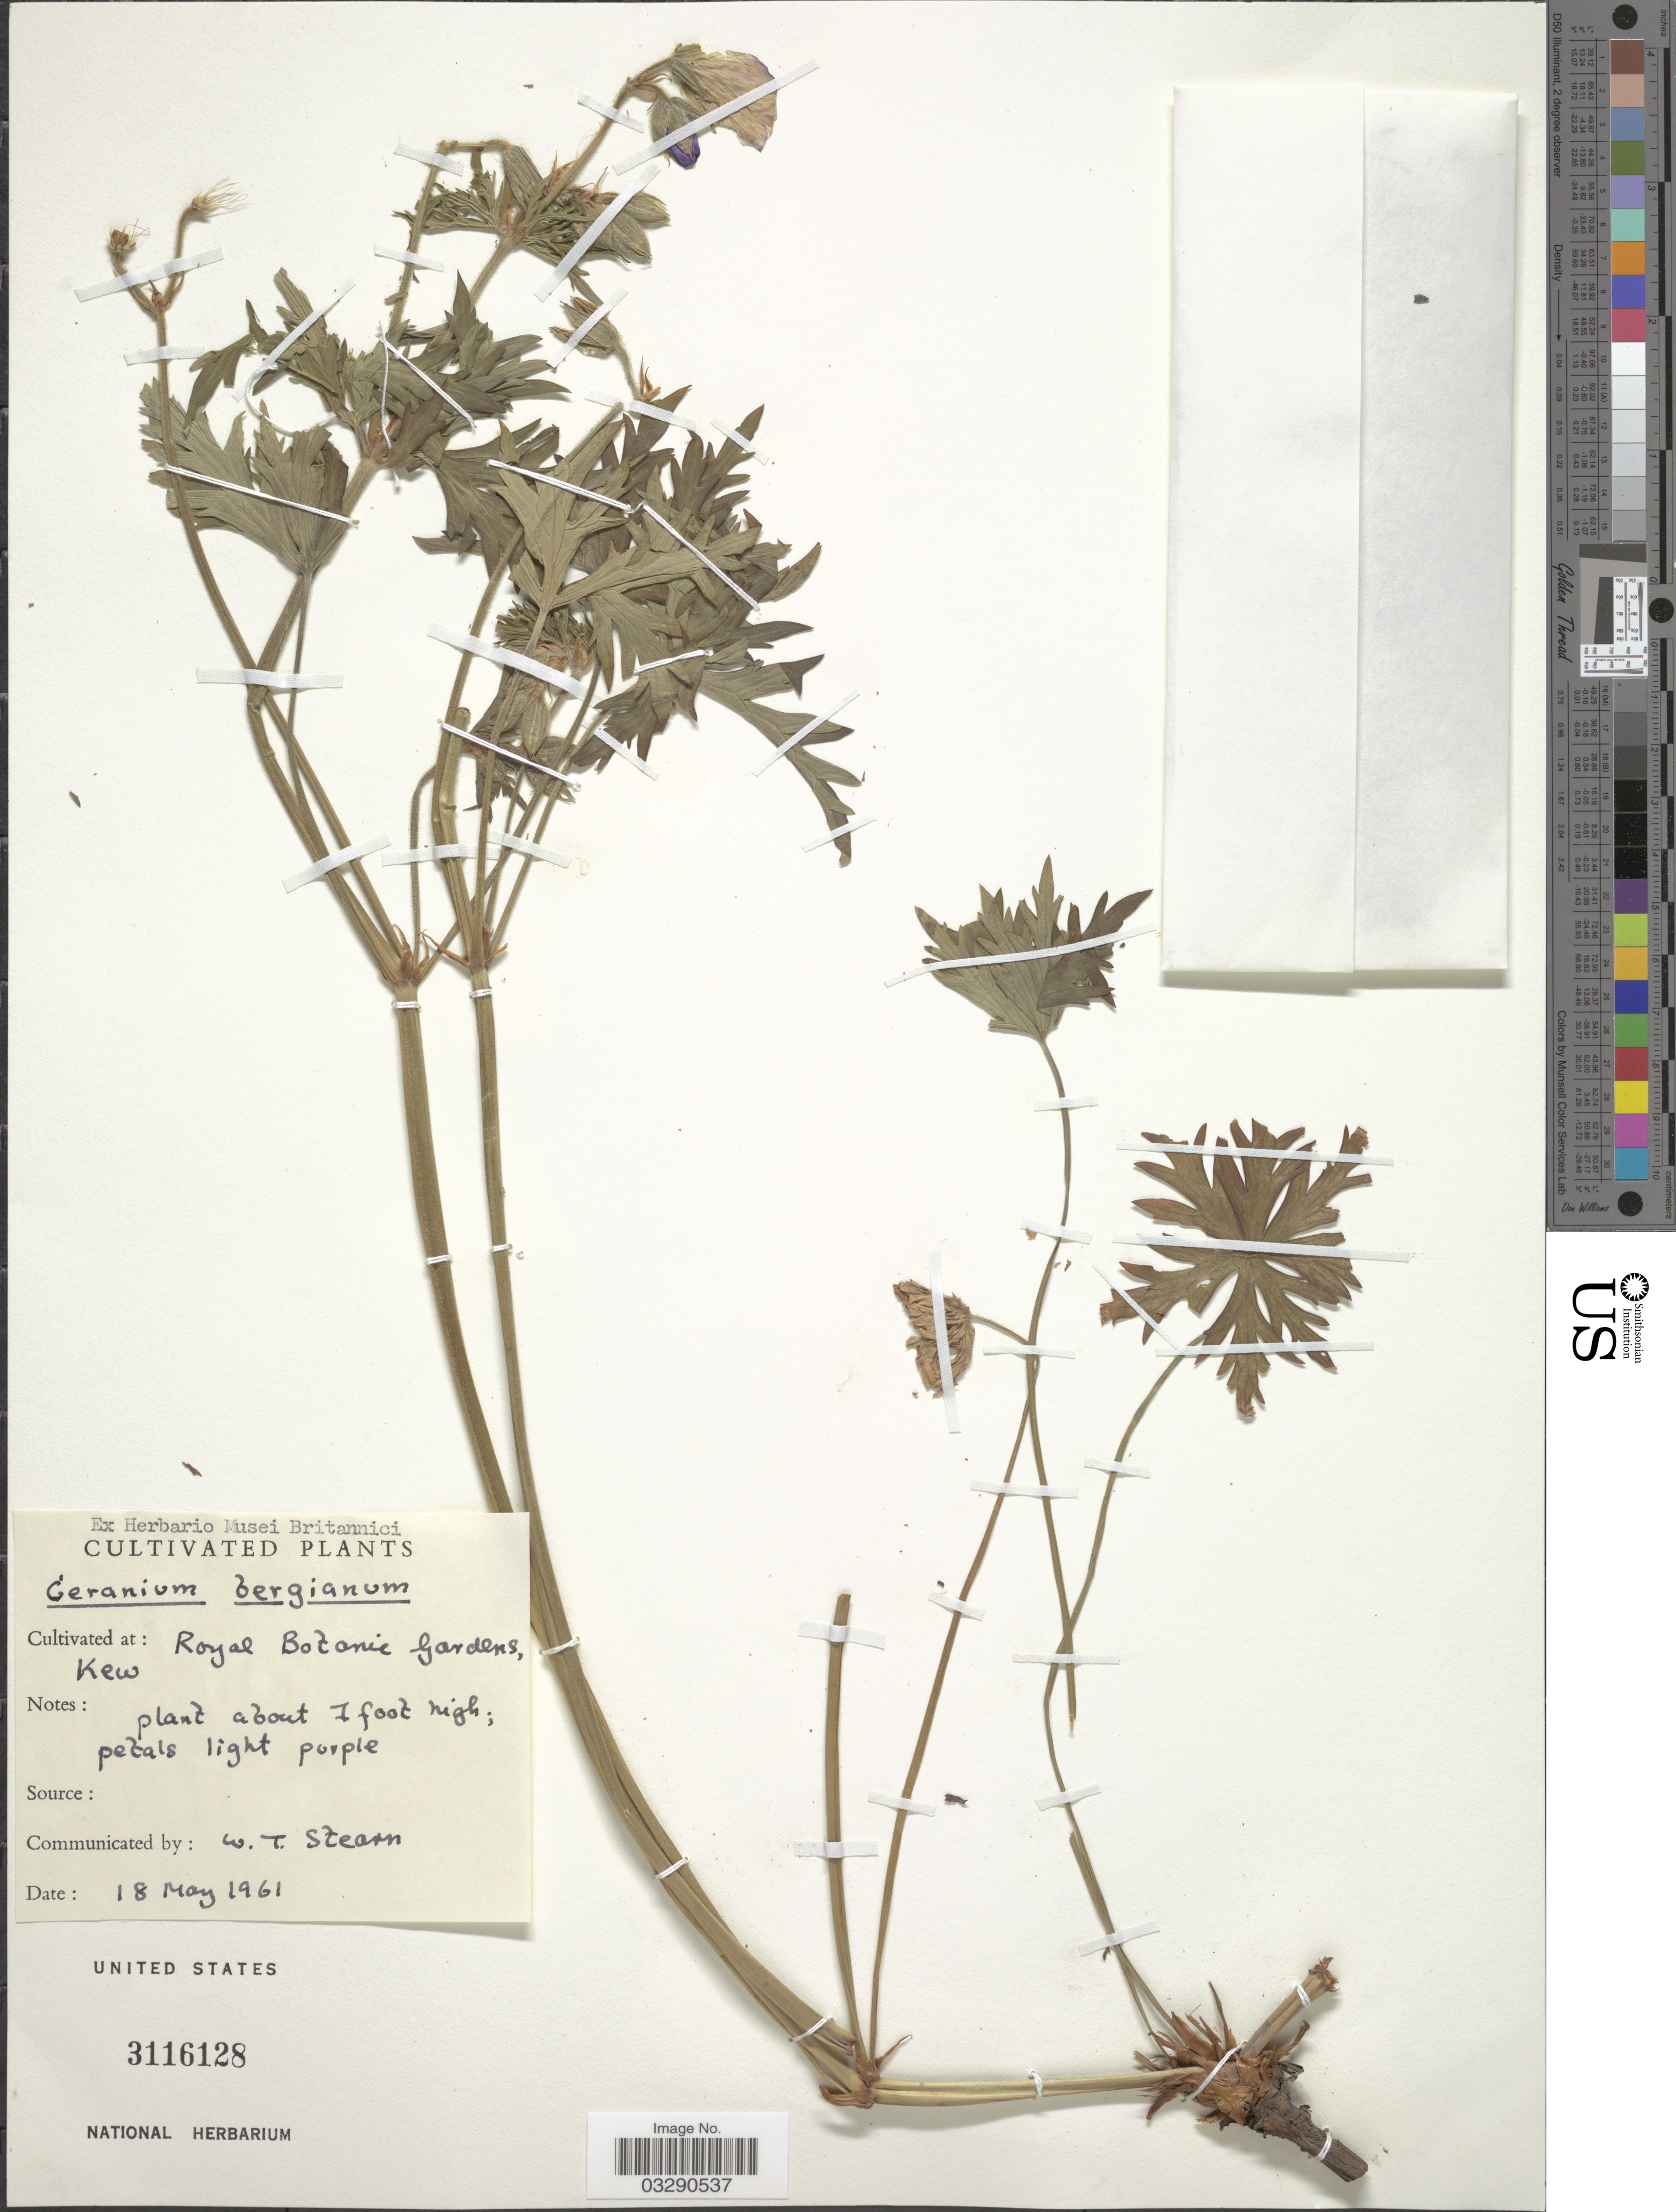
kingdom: Plantae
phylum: Tracheophyta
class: Magnoliopsida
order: Geraniales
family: Geraniaceae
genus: Geranium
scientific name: Geranium x bergianum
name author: C.E. Lundstr.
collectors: W. T. Stearn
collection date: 1961-05-18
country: United Kingdom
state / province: England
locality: Royal Botanic Gardens, Kew.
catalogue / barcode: US 3116128